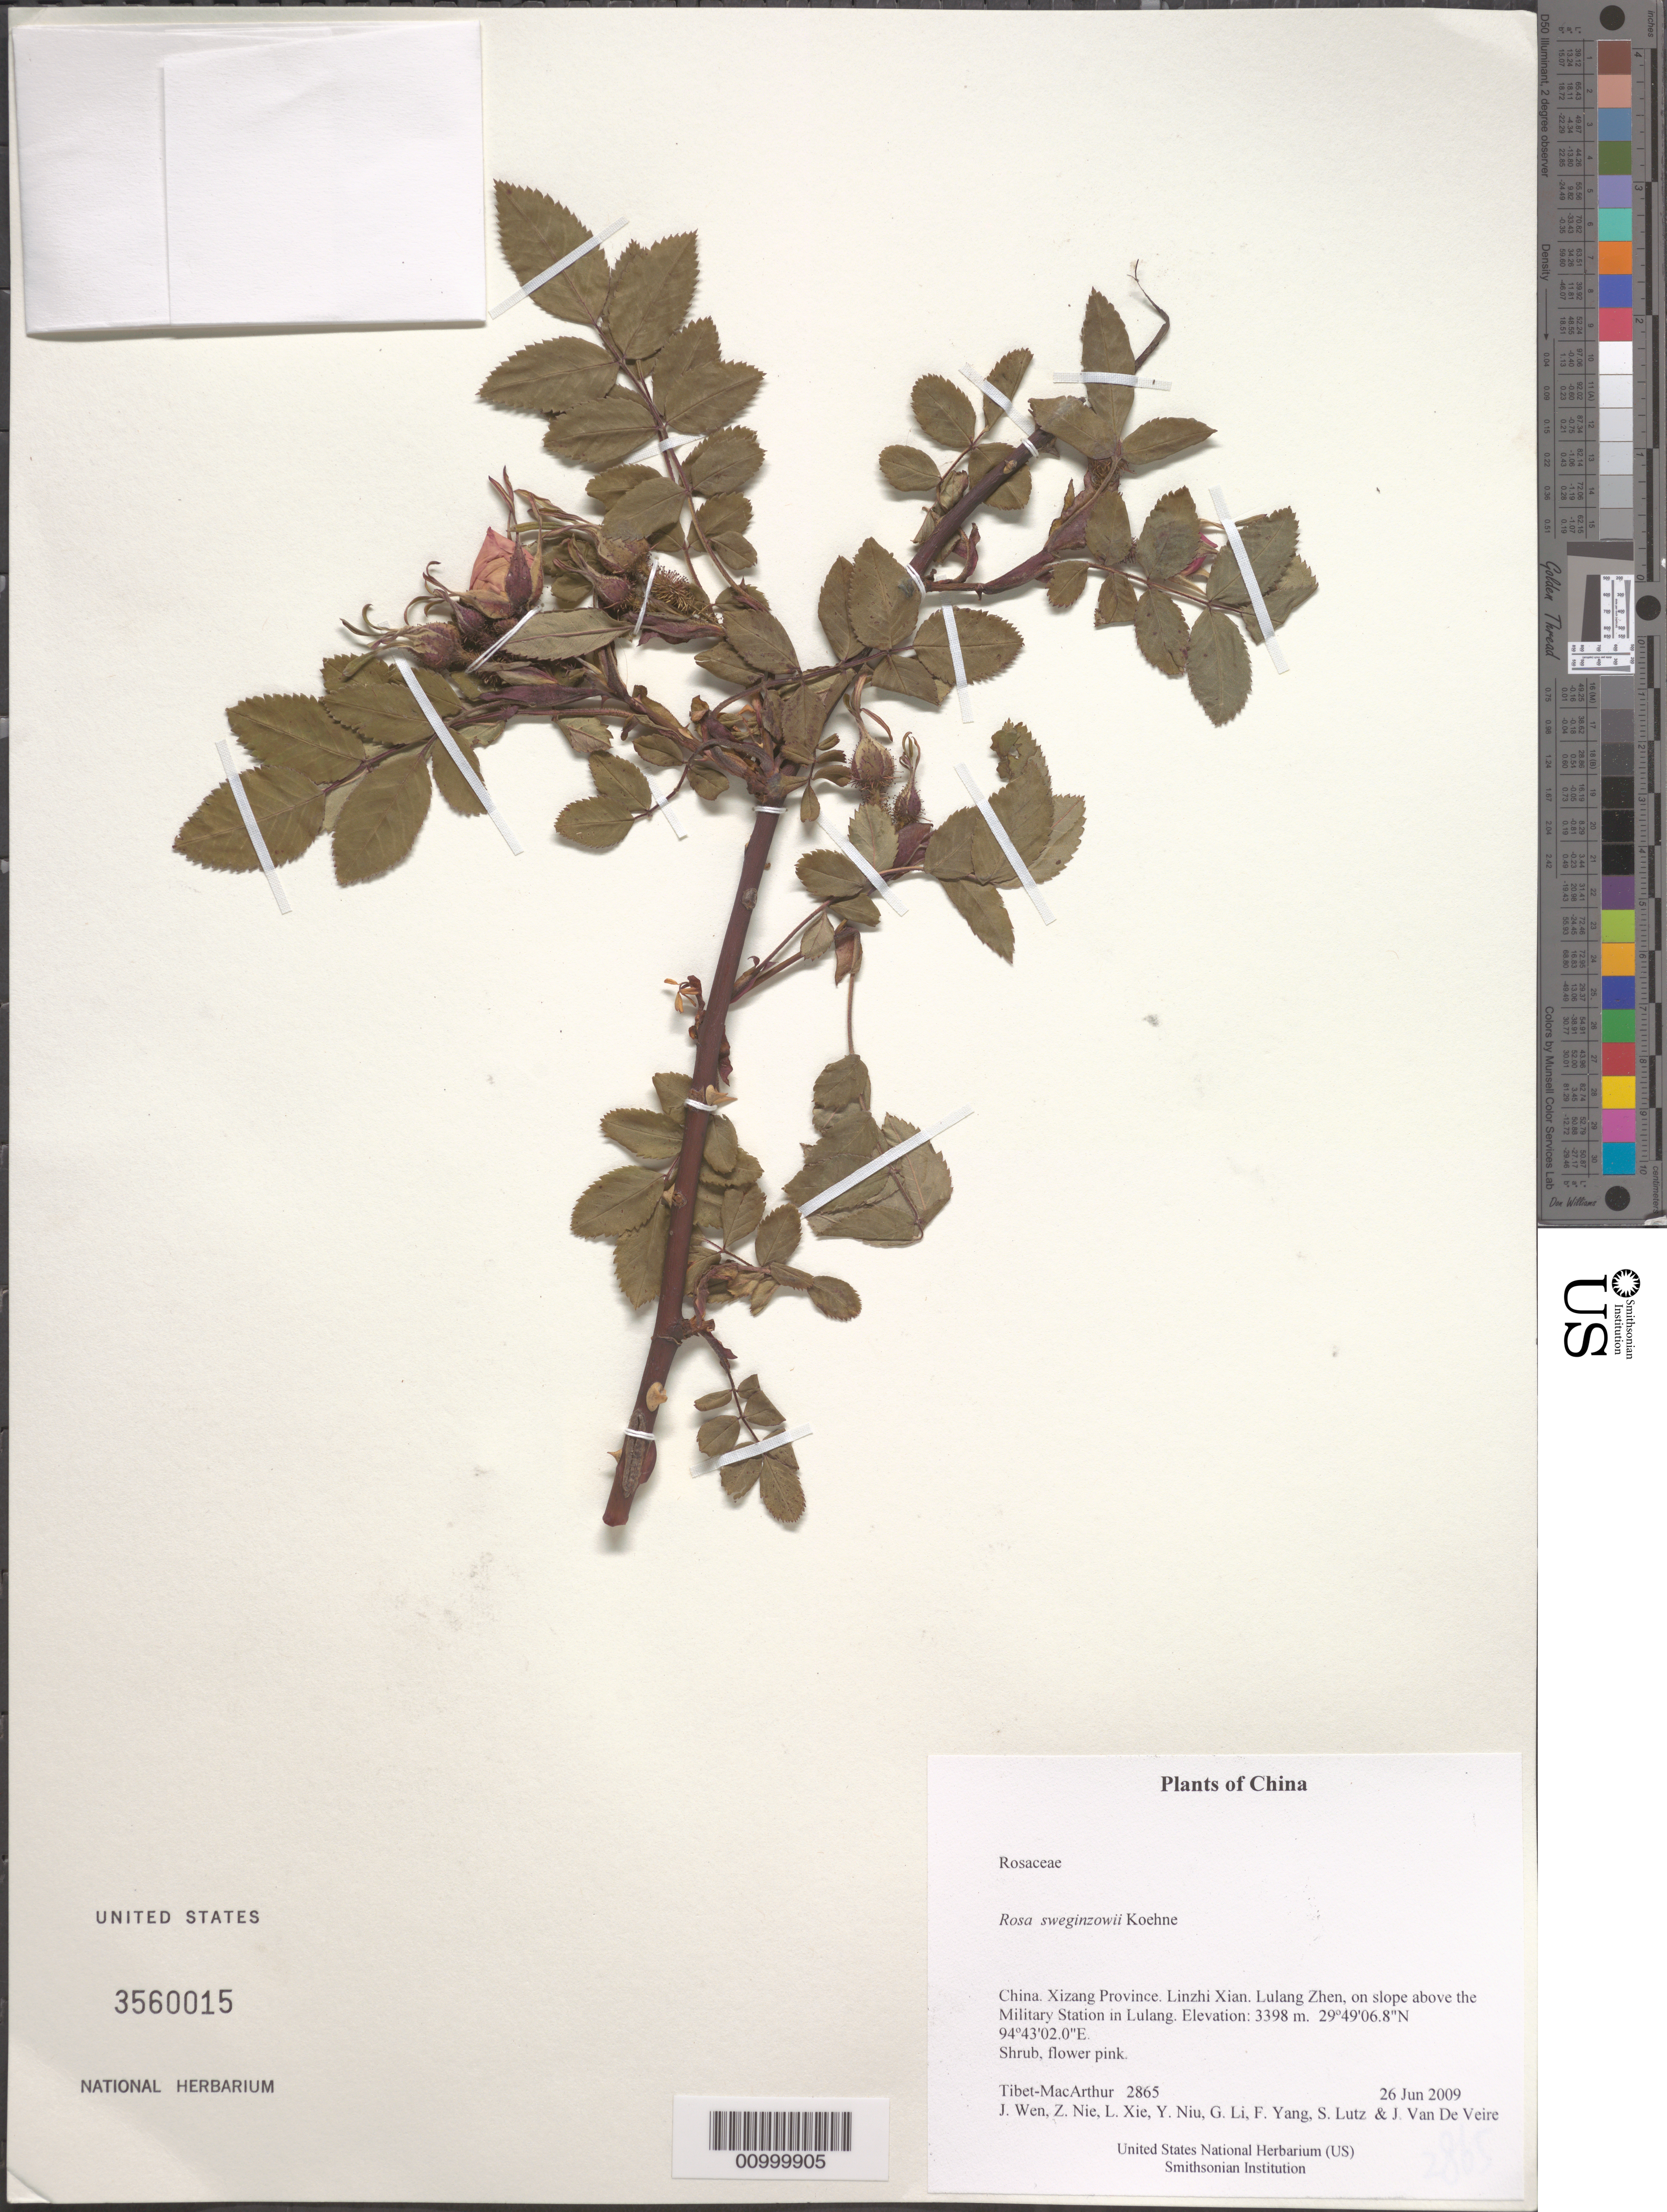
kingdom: Plantae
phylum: Tracheophyta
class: Magnoliopsida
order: Rosales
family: Rosaceae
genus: Rosa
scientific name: Rosa sweginzowii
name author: Koehne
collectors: Tibet-MacArthur, J. Wen, Z. Nie, L. Xie, Y. Niu, G. Li, F. Yang, S. Lutz & J. Van De Veire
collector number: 2865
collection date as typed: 26 Jun 2009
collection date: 2009-06-26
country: China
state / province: Xizang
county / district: Linzhi Xian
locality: Lulang Zhen, on slope above the Military Station in Lulang.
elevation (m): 3398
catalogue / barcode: US 3560015